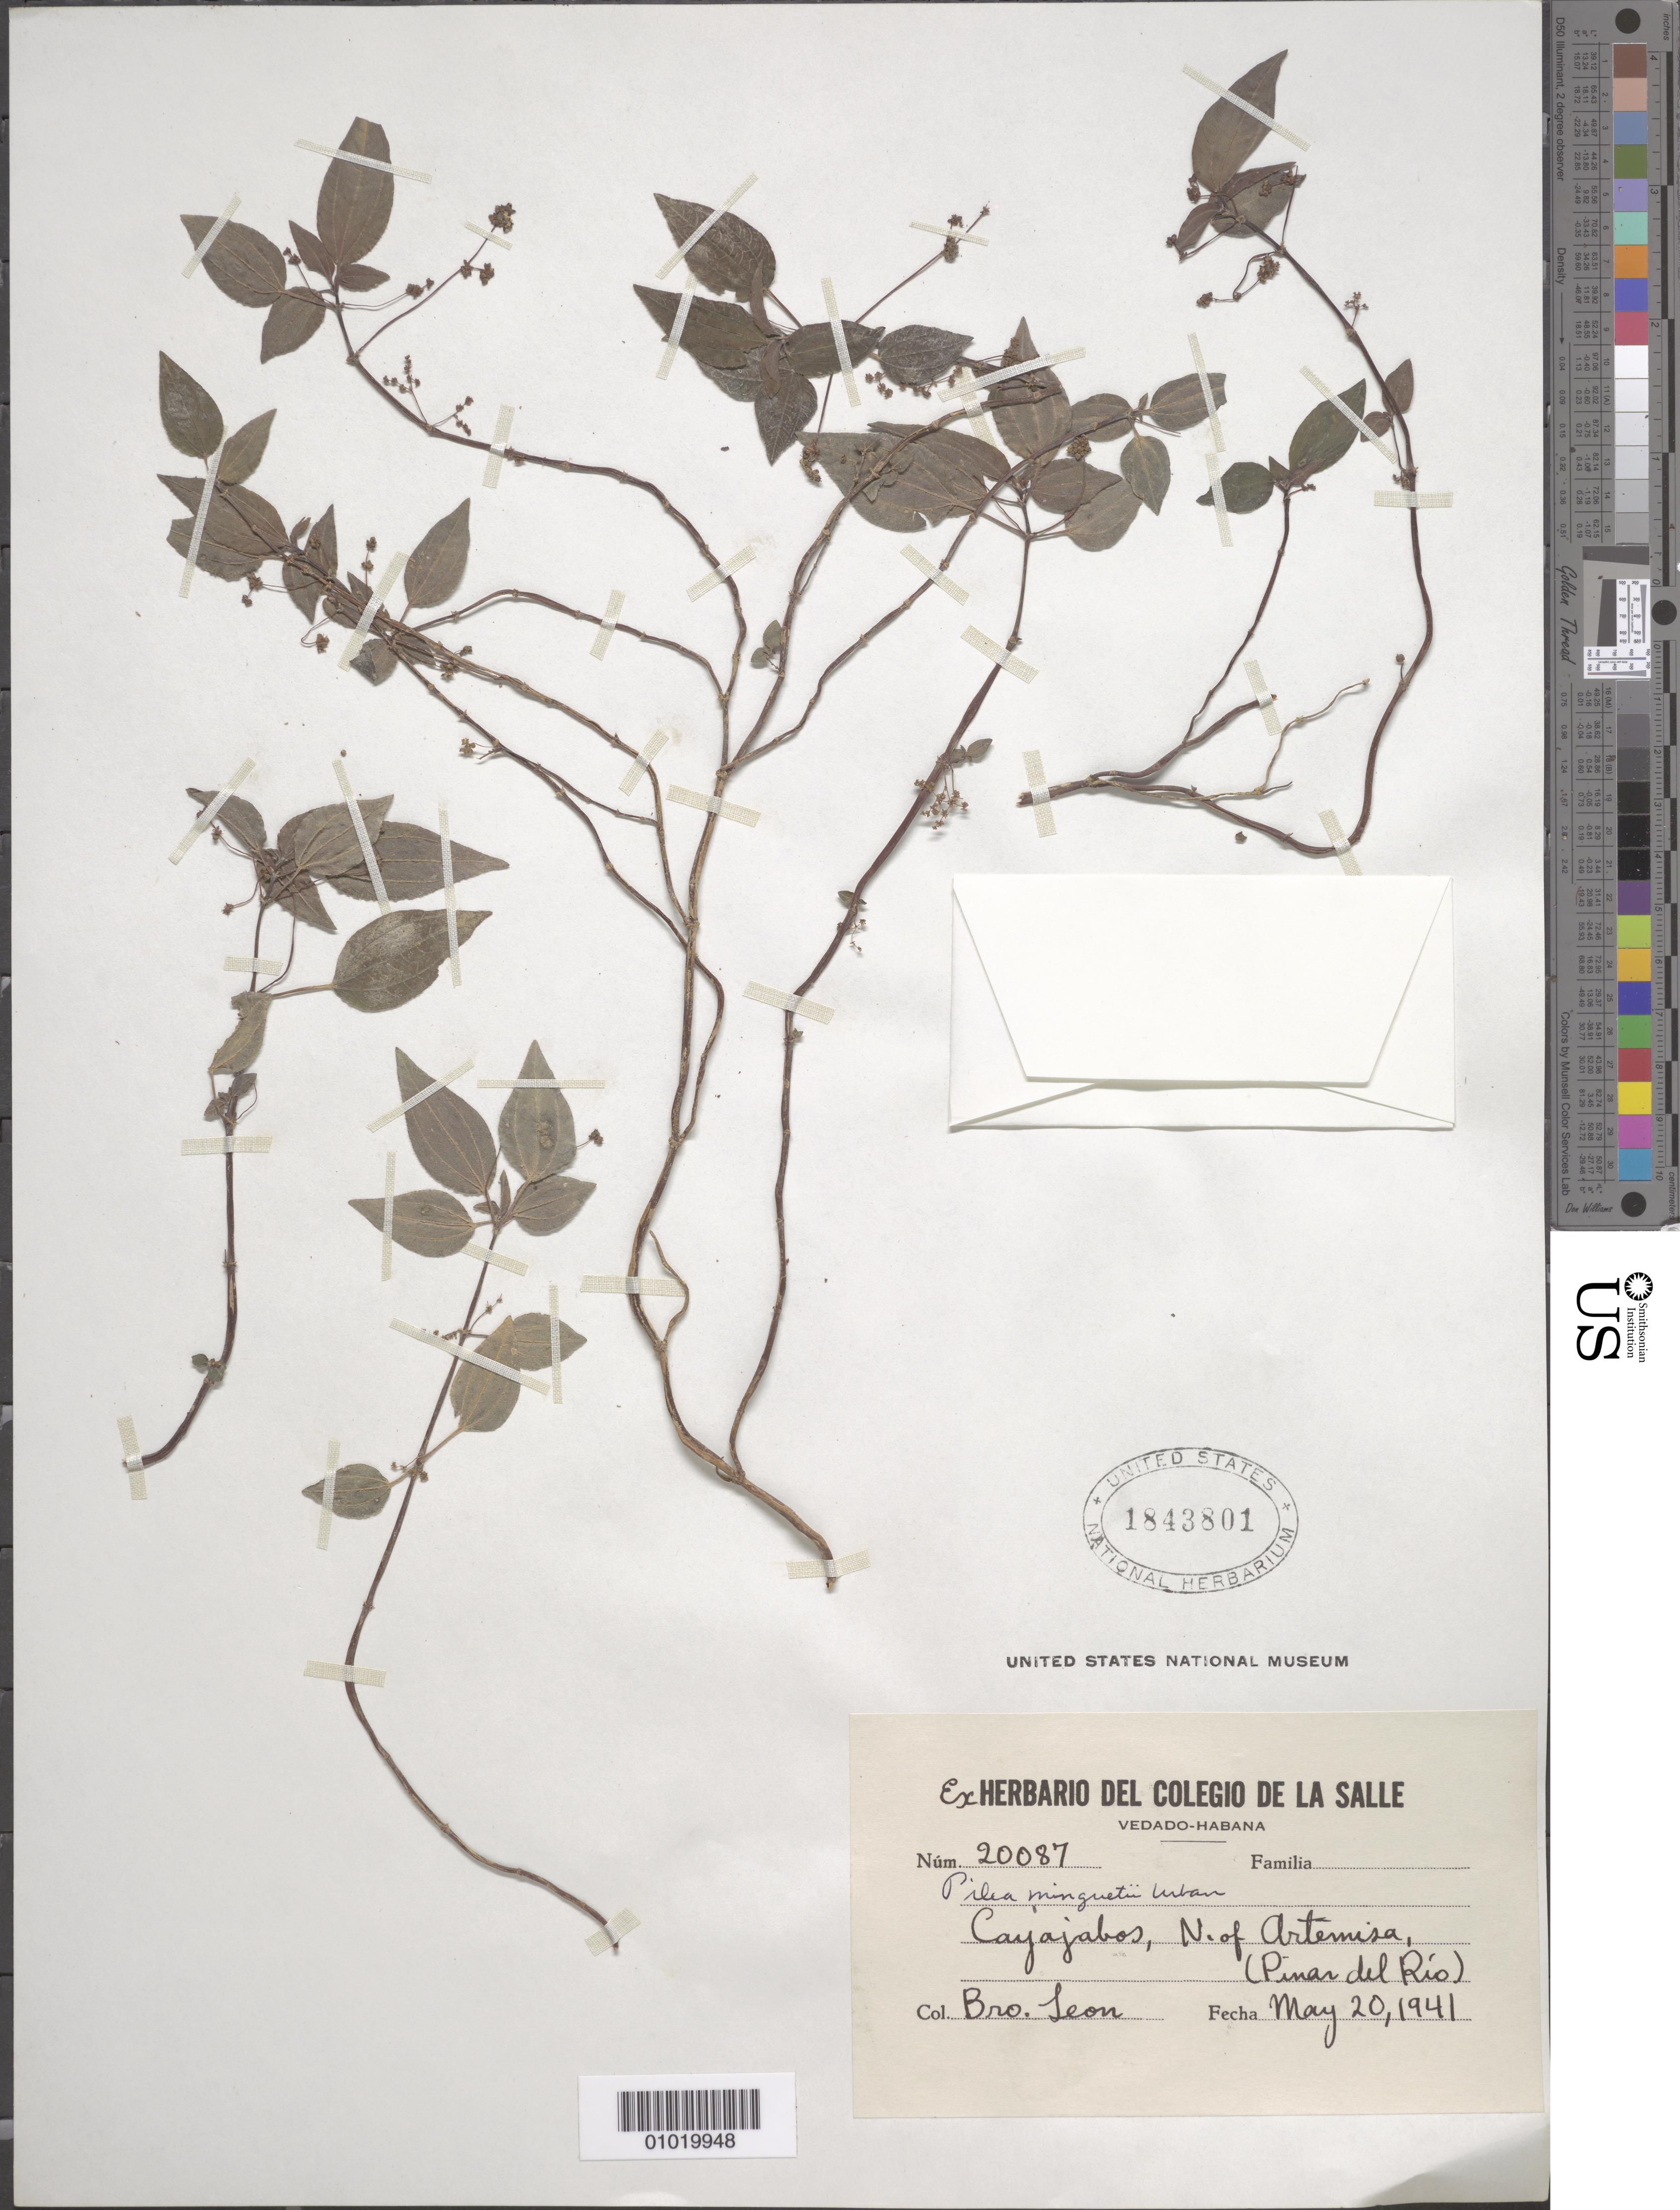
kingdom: Plantae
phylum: Tracheophyta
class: Magnoliopsida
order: Rosales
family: Urticaceae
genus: Pilea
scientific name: Pilea minguetii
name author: Urb.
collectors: Bro. León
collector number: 20087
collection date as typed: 20 May 1941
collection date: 1941-05-20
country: Cuba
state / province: Pinar del Rio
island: Cuba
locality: Cayajabos, N of Artemisa, Pinar del Rio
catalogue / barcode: US 1843801